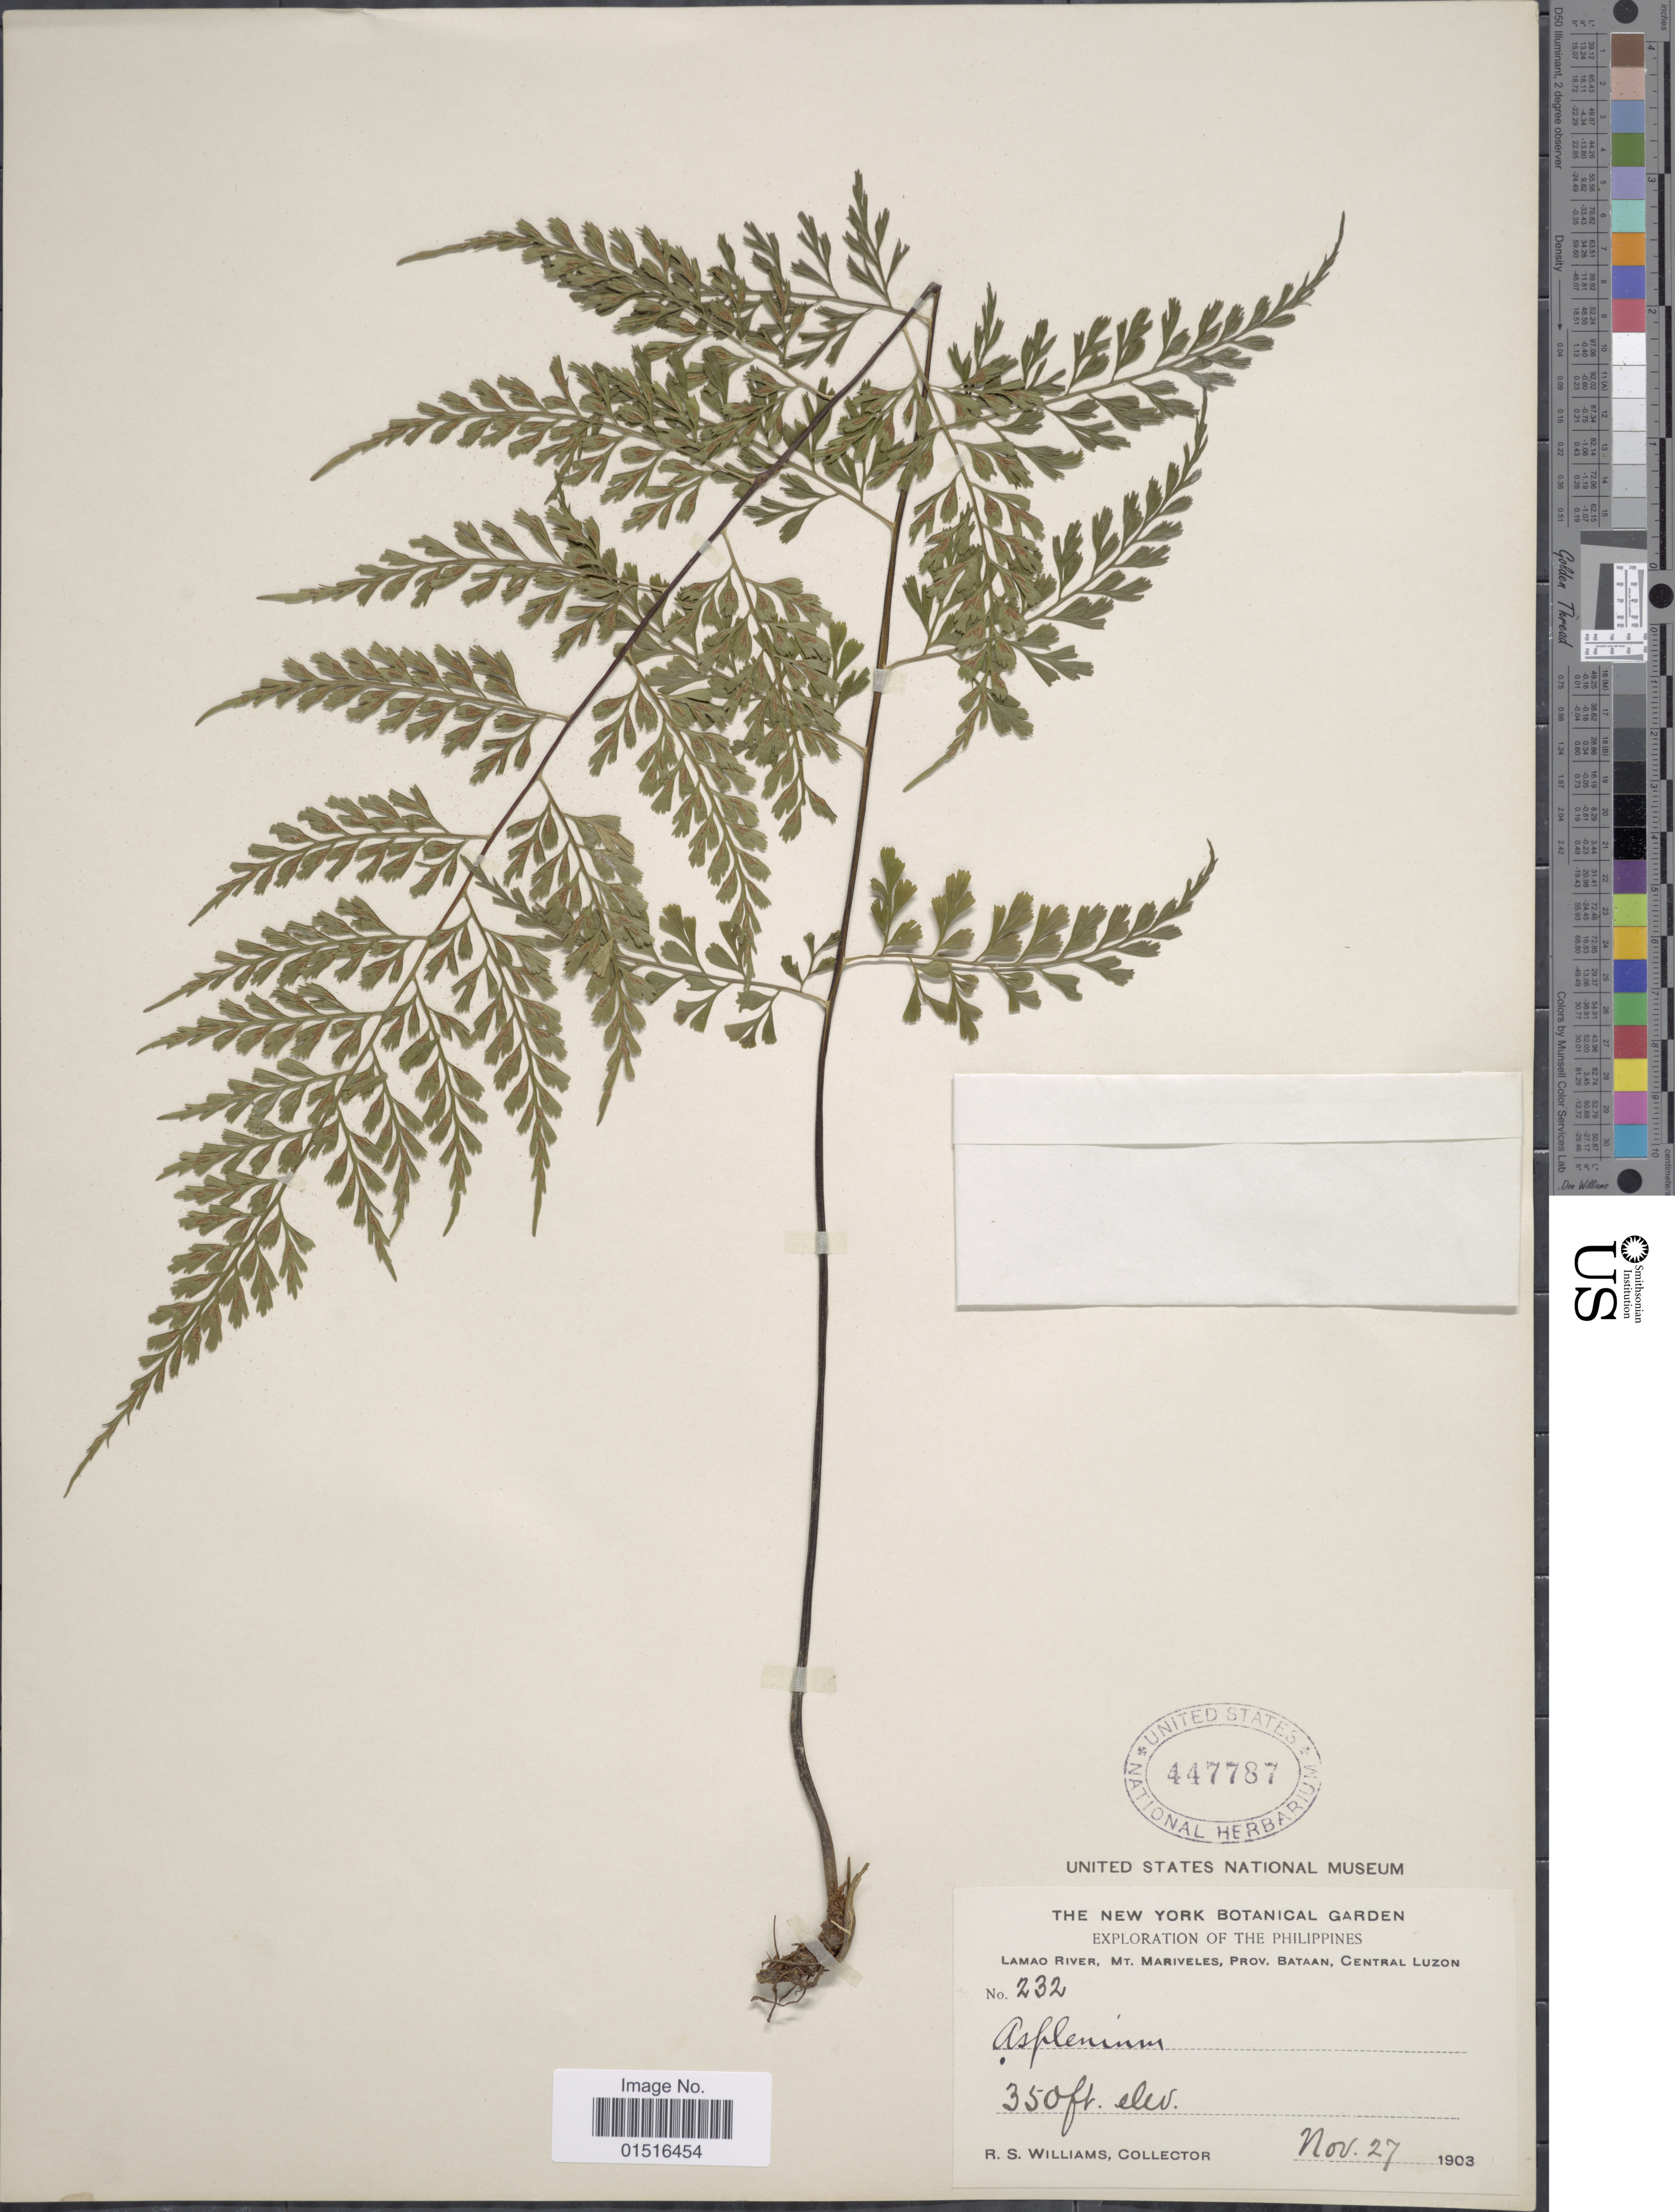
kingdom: Plantae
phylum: Tracheophyta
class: Polypodiopsida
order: Polypodiales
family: Aspleniaceae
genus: Asplenium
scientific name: Asplenium laserpitiifolium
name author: Lam.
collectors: R. S. Williams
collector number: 232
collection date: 1903-11-27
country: Philippines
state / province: Central Luzon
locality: Lamao River, Mt. Mariveles, Prov. Bataan, Central Luzon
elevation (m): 107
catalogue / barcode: US 447787